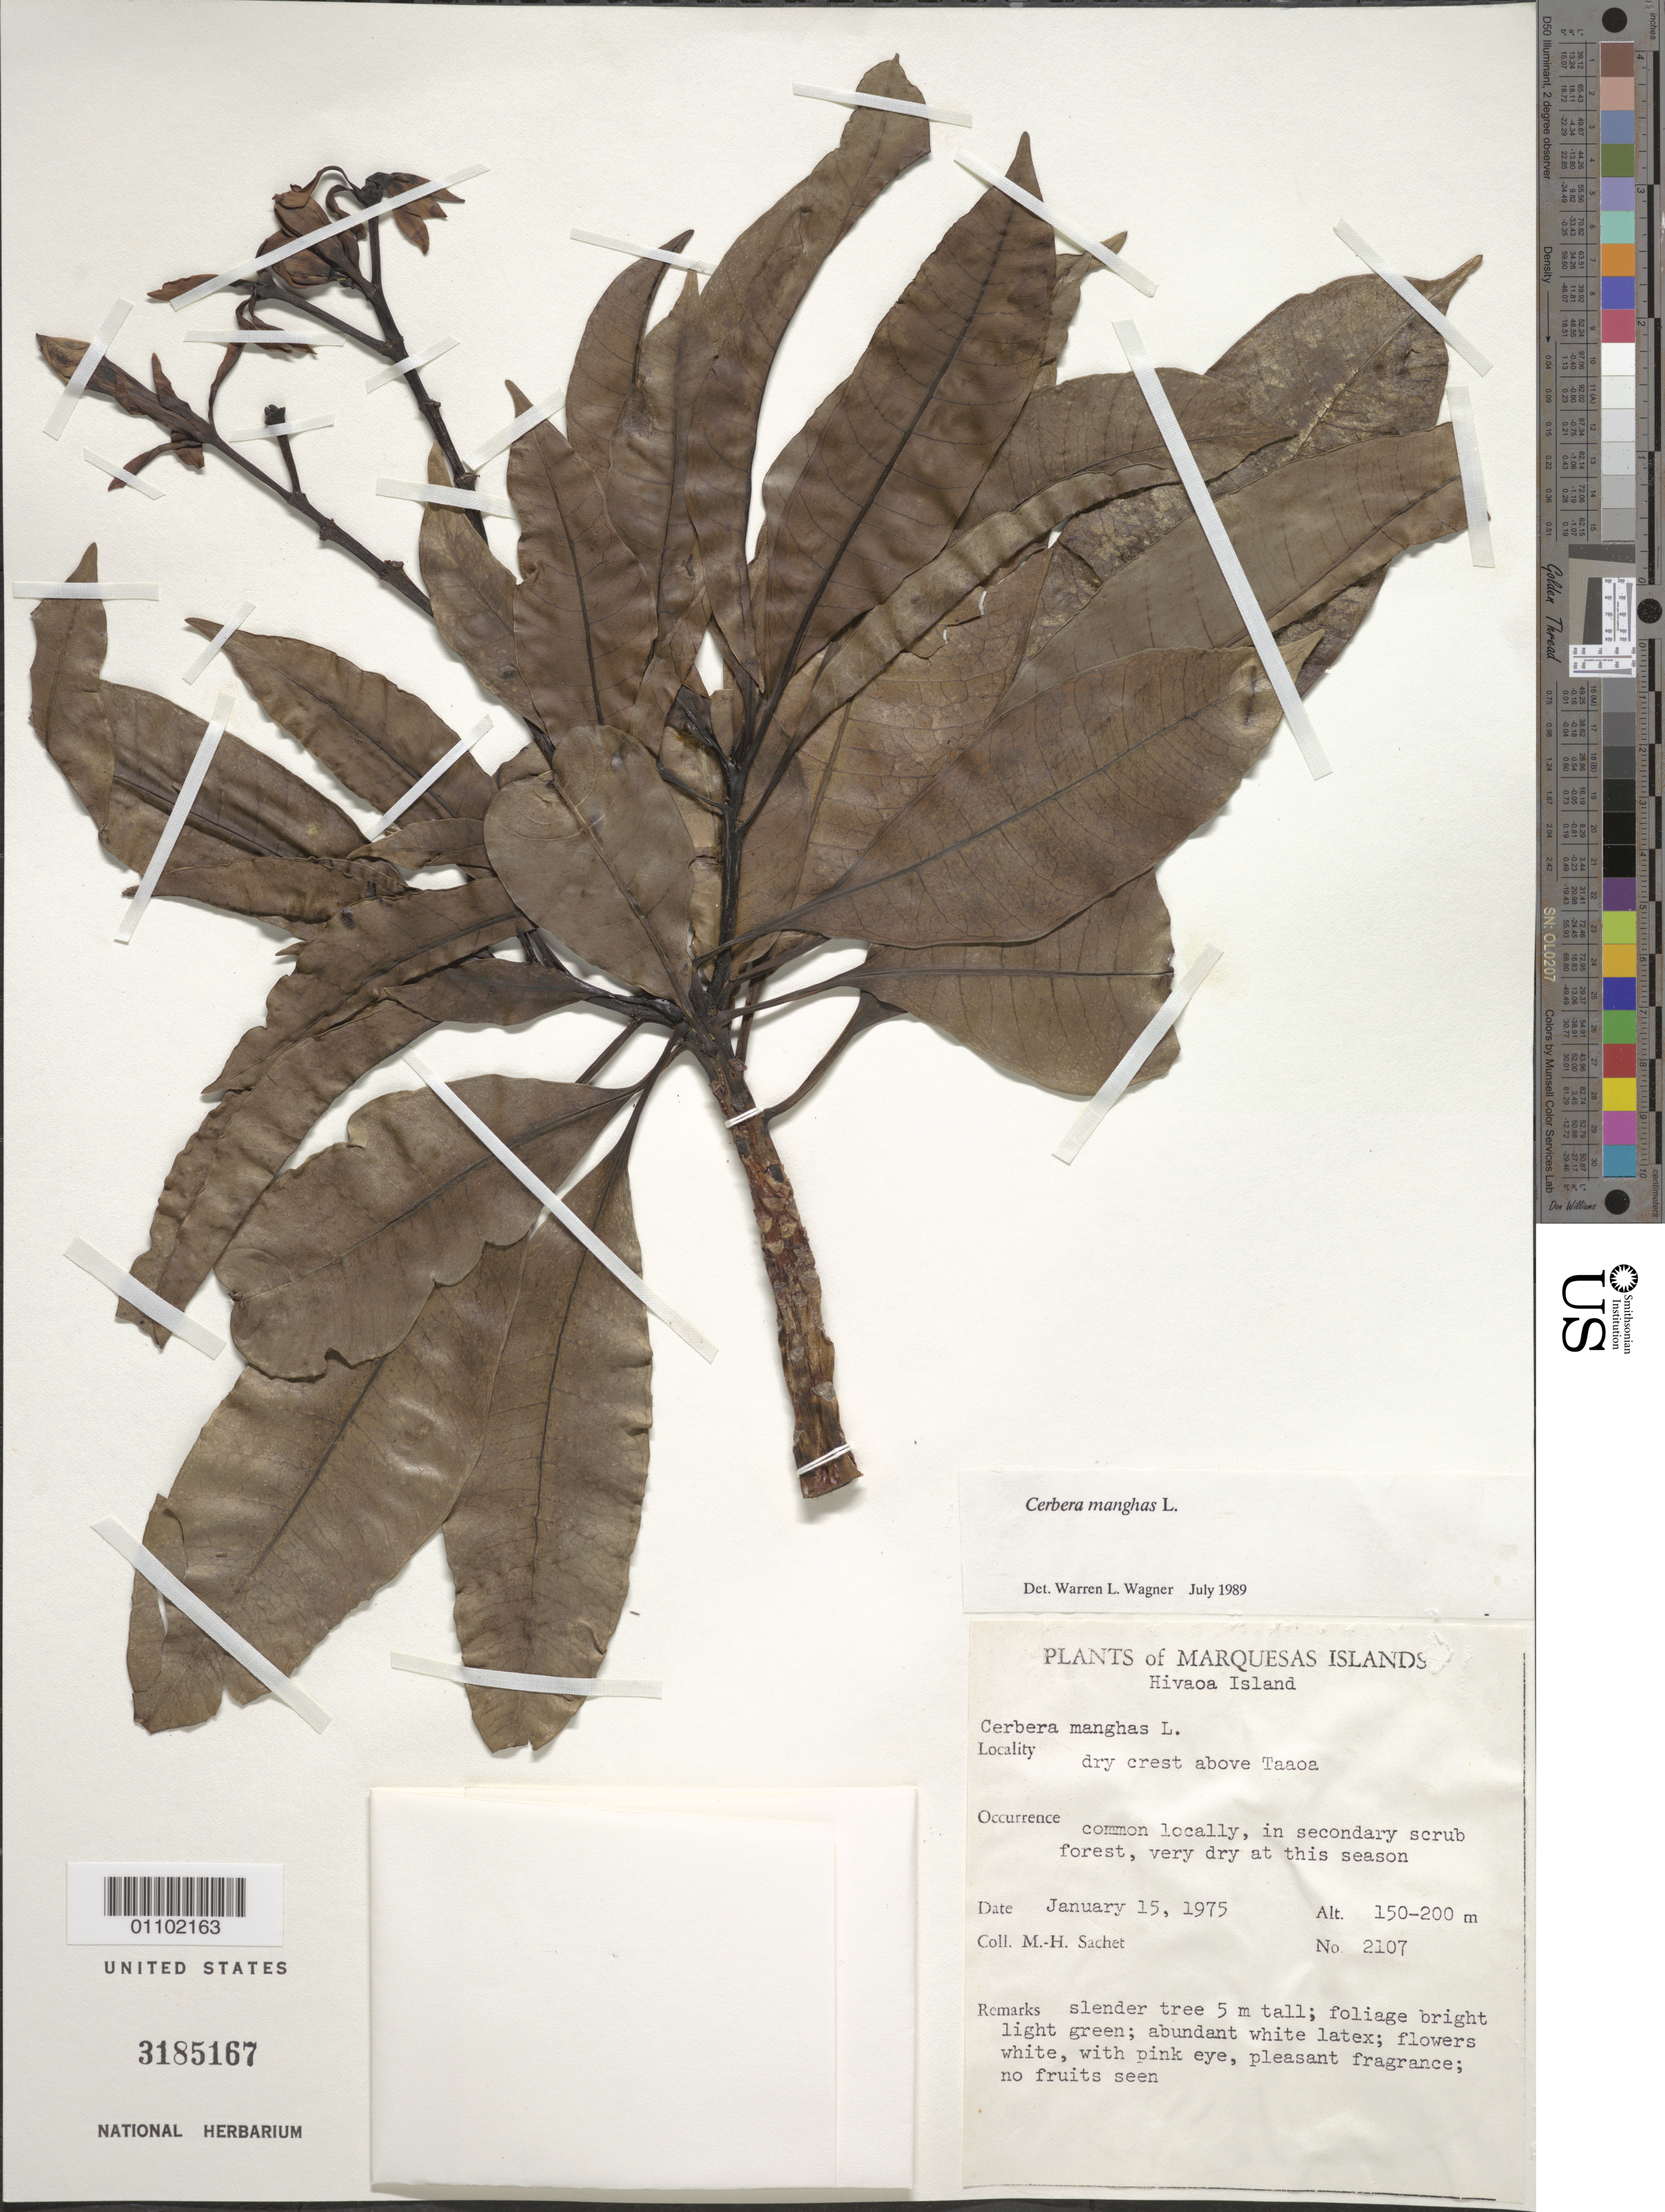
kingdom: Plantae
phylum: Tracheophyta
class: Magnoliopsida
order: Gentianales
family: Apocynaceae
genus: Cerbera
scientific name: Cerbera manghas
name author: L.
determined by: Wagner, W. L., (BOT), Smithsonian Institution - National Museum of Natural History (UNITED STATES)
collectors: M.-H. Sachet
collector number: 2107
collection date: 1975-01-15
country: French Polynesia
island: Hiva Oa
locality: dry crest above Taaoa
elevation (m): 150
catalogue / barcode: US 3185167